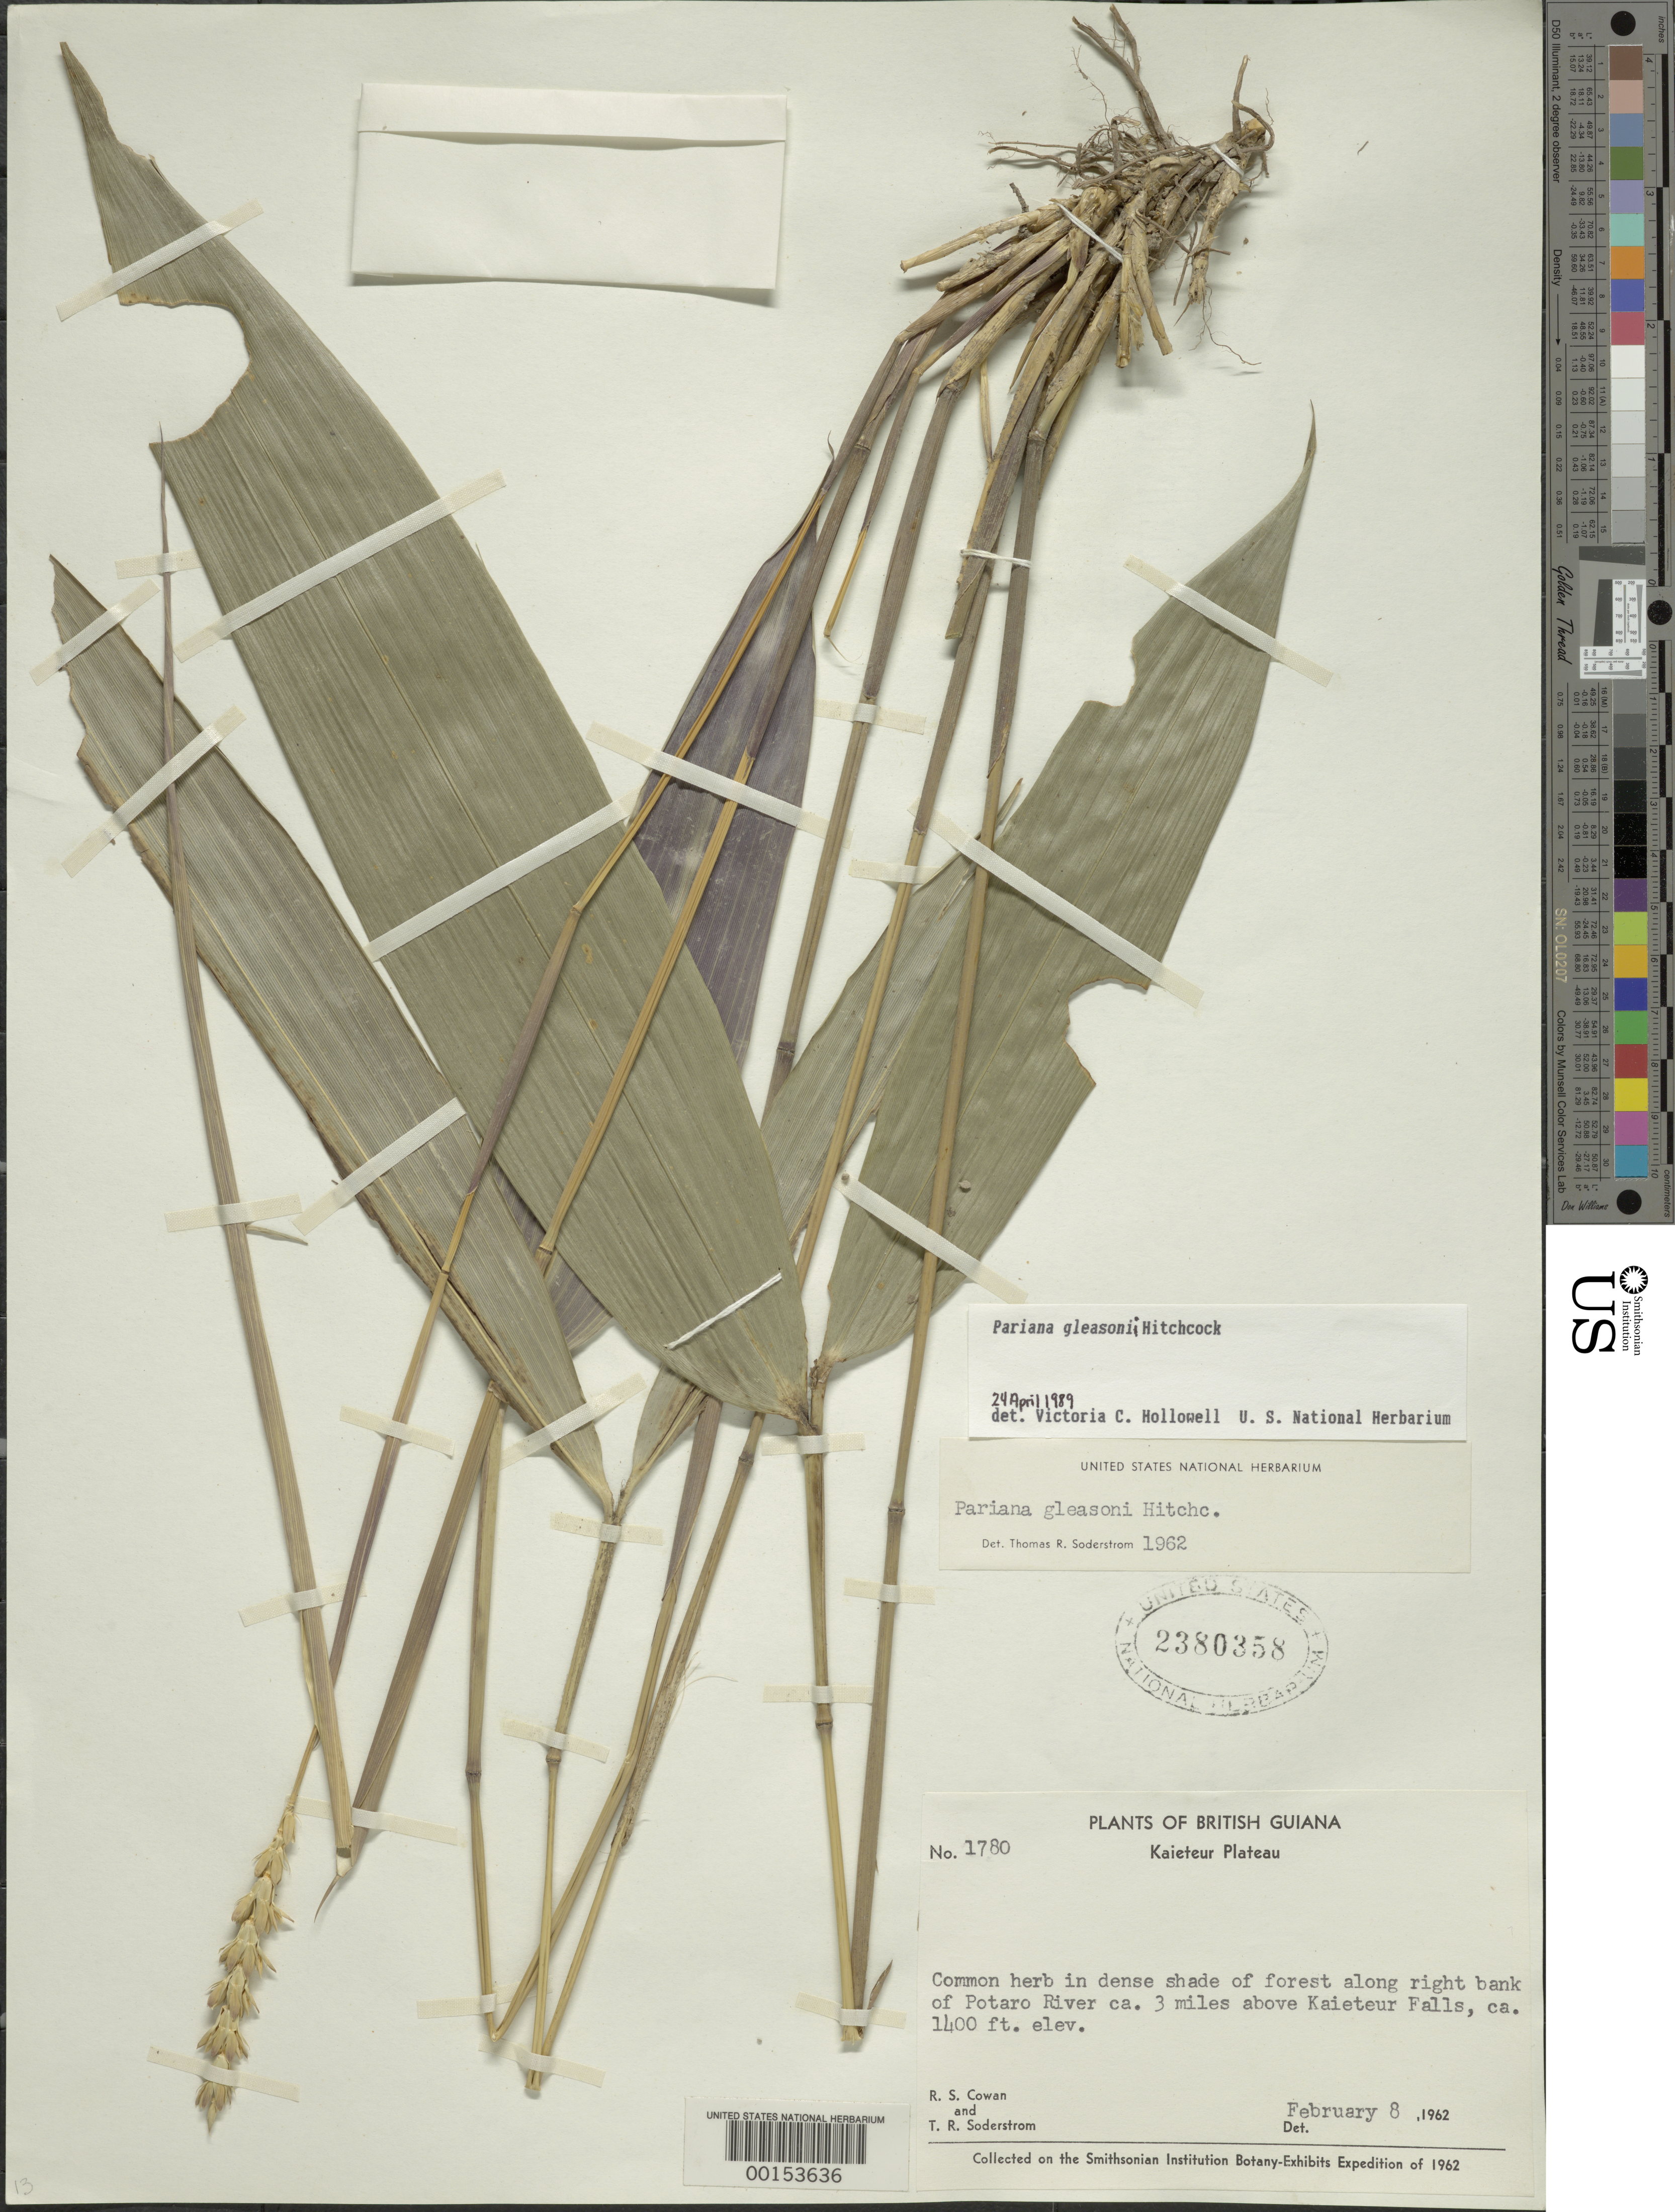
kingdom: Plantae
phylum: Tracheophyta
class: Liliopsida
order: Poales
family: Poaceae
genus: Pariana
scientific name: Pariana gleasonii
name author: Hitchc.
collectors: R. S. Cowan & T. R. Soderstrom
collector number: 1780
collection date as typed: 08 Feb 1962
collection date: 1962-02-08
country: Guyana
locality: Kaieteur plateau, along right bank of potaro river, ca. 3 mi above kaietaur falls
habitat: Forest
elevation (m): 427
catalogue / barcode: US 2380358